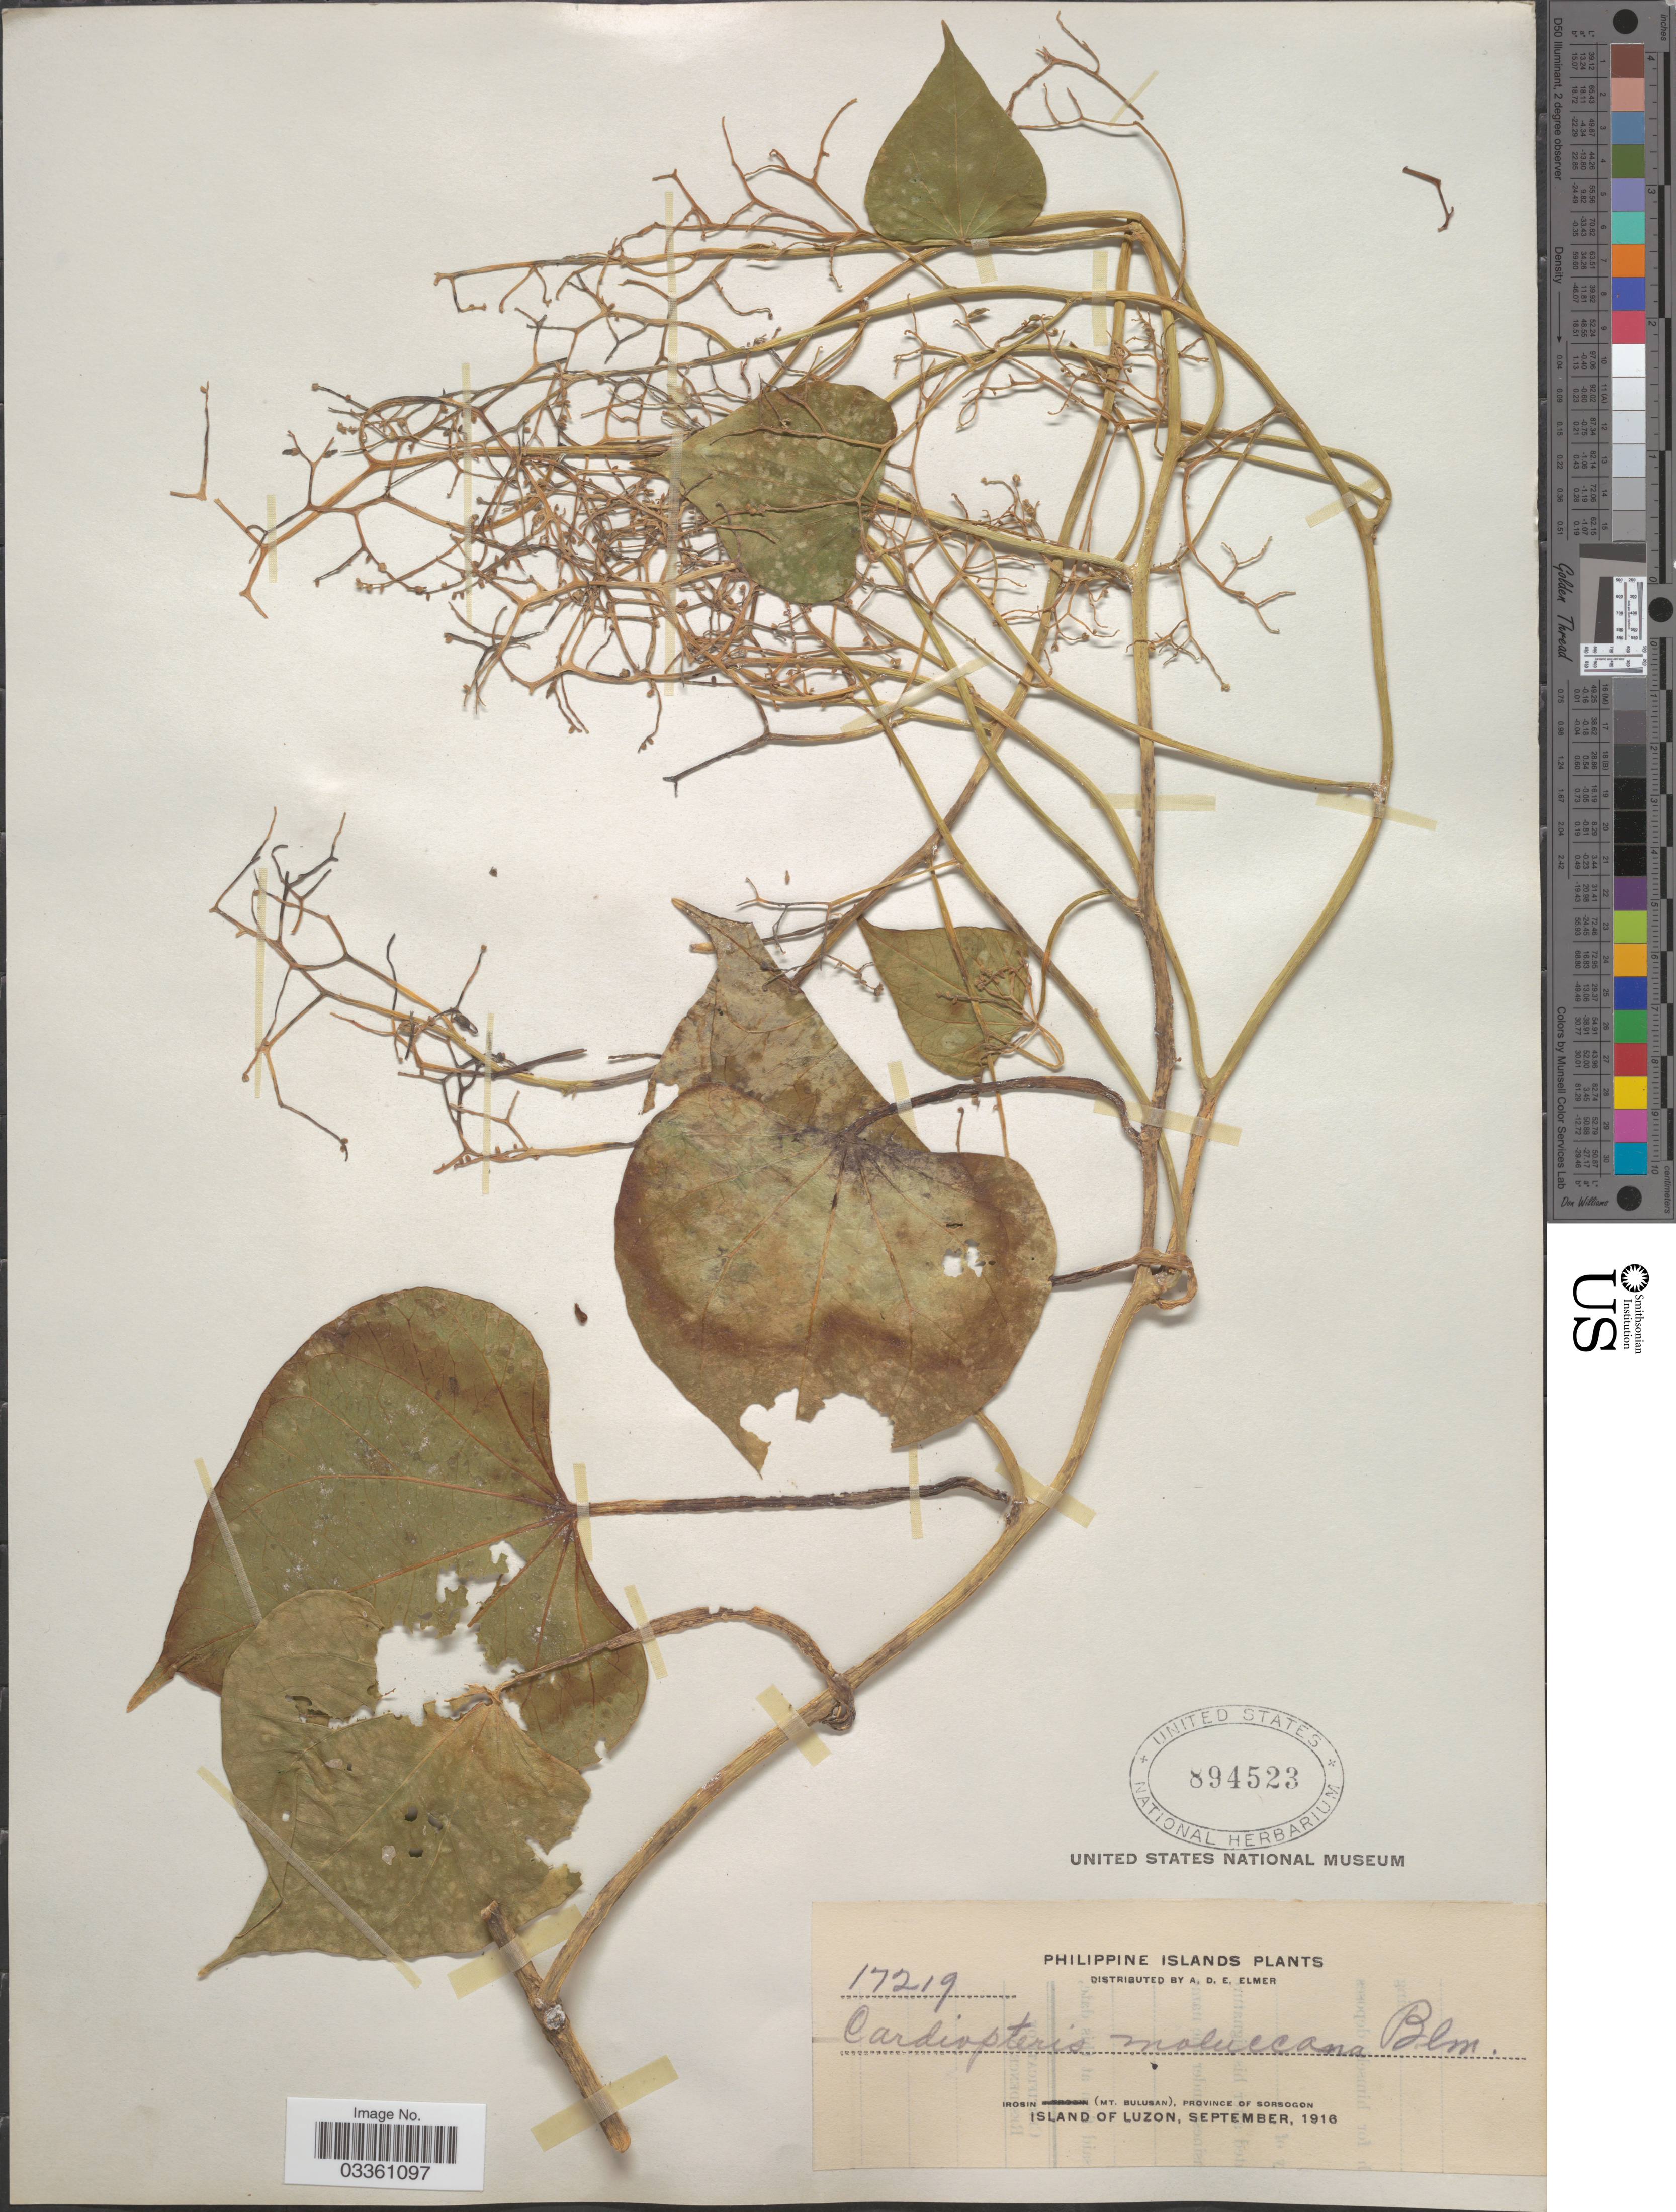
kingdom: Plantae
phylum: Tracheophyta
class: Magnoliopsida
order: Cardiopteridales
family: Cardiopteridaceae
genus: Cardiopteris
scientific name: Cardiopteris moluccana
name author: Blume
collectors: A. D. E. Elmer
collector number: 17219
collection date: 1916-09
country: Philippines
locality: Philippine Islands. Irosin (Mt. Bulusan), Province of Sorsogon. Island of Luzon.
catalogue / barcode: US 894523